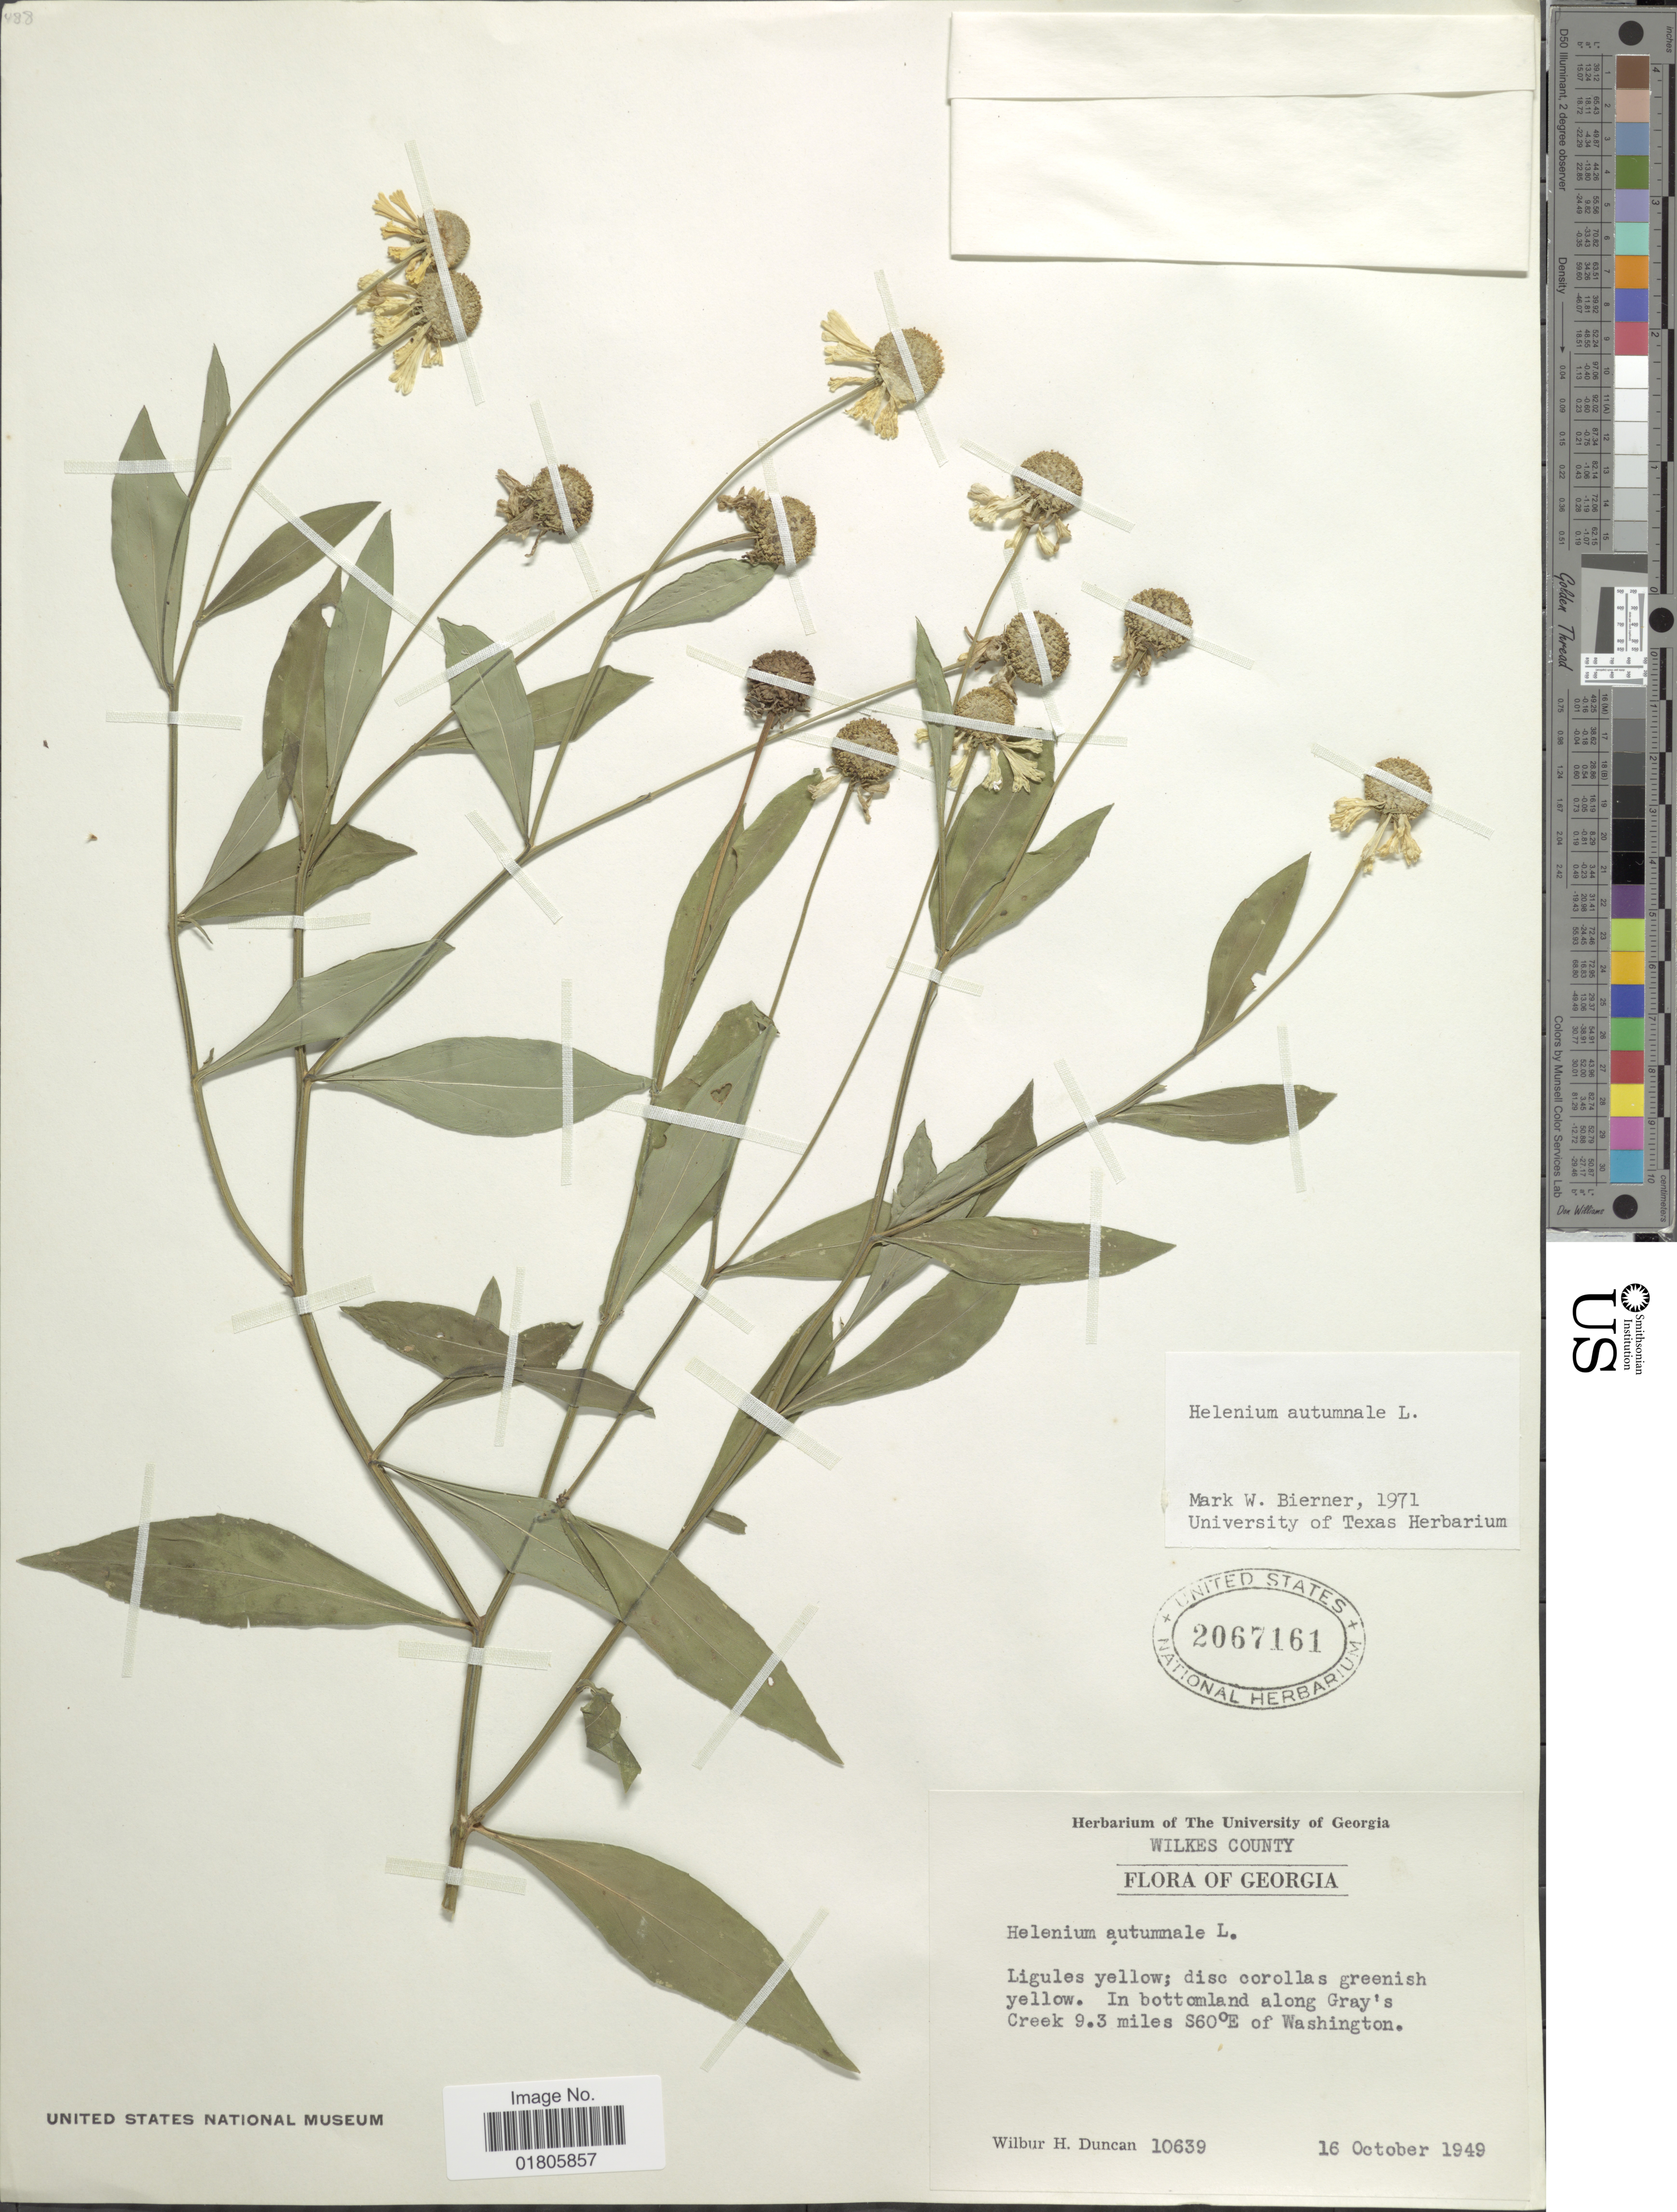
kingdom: Plantae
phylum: Tracheophyta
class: Magnoliopsida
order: Asterales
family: Asteraceae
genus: Helenium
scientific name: Helenium autumnale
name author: L.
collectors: W. H. Duncan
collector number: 10639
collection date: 1949-10-16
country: United States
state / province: Georgia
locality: Wilkes County. In bottomland along Gray's Creek 9.3 miles of Washington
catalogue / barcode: US 2067161